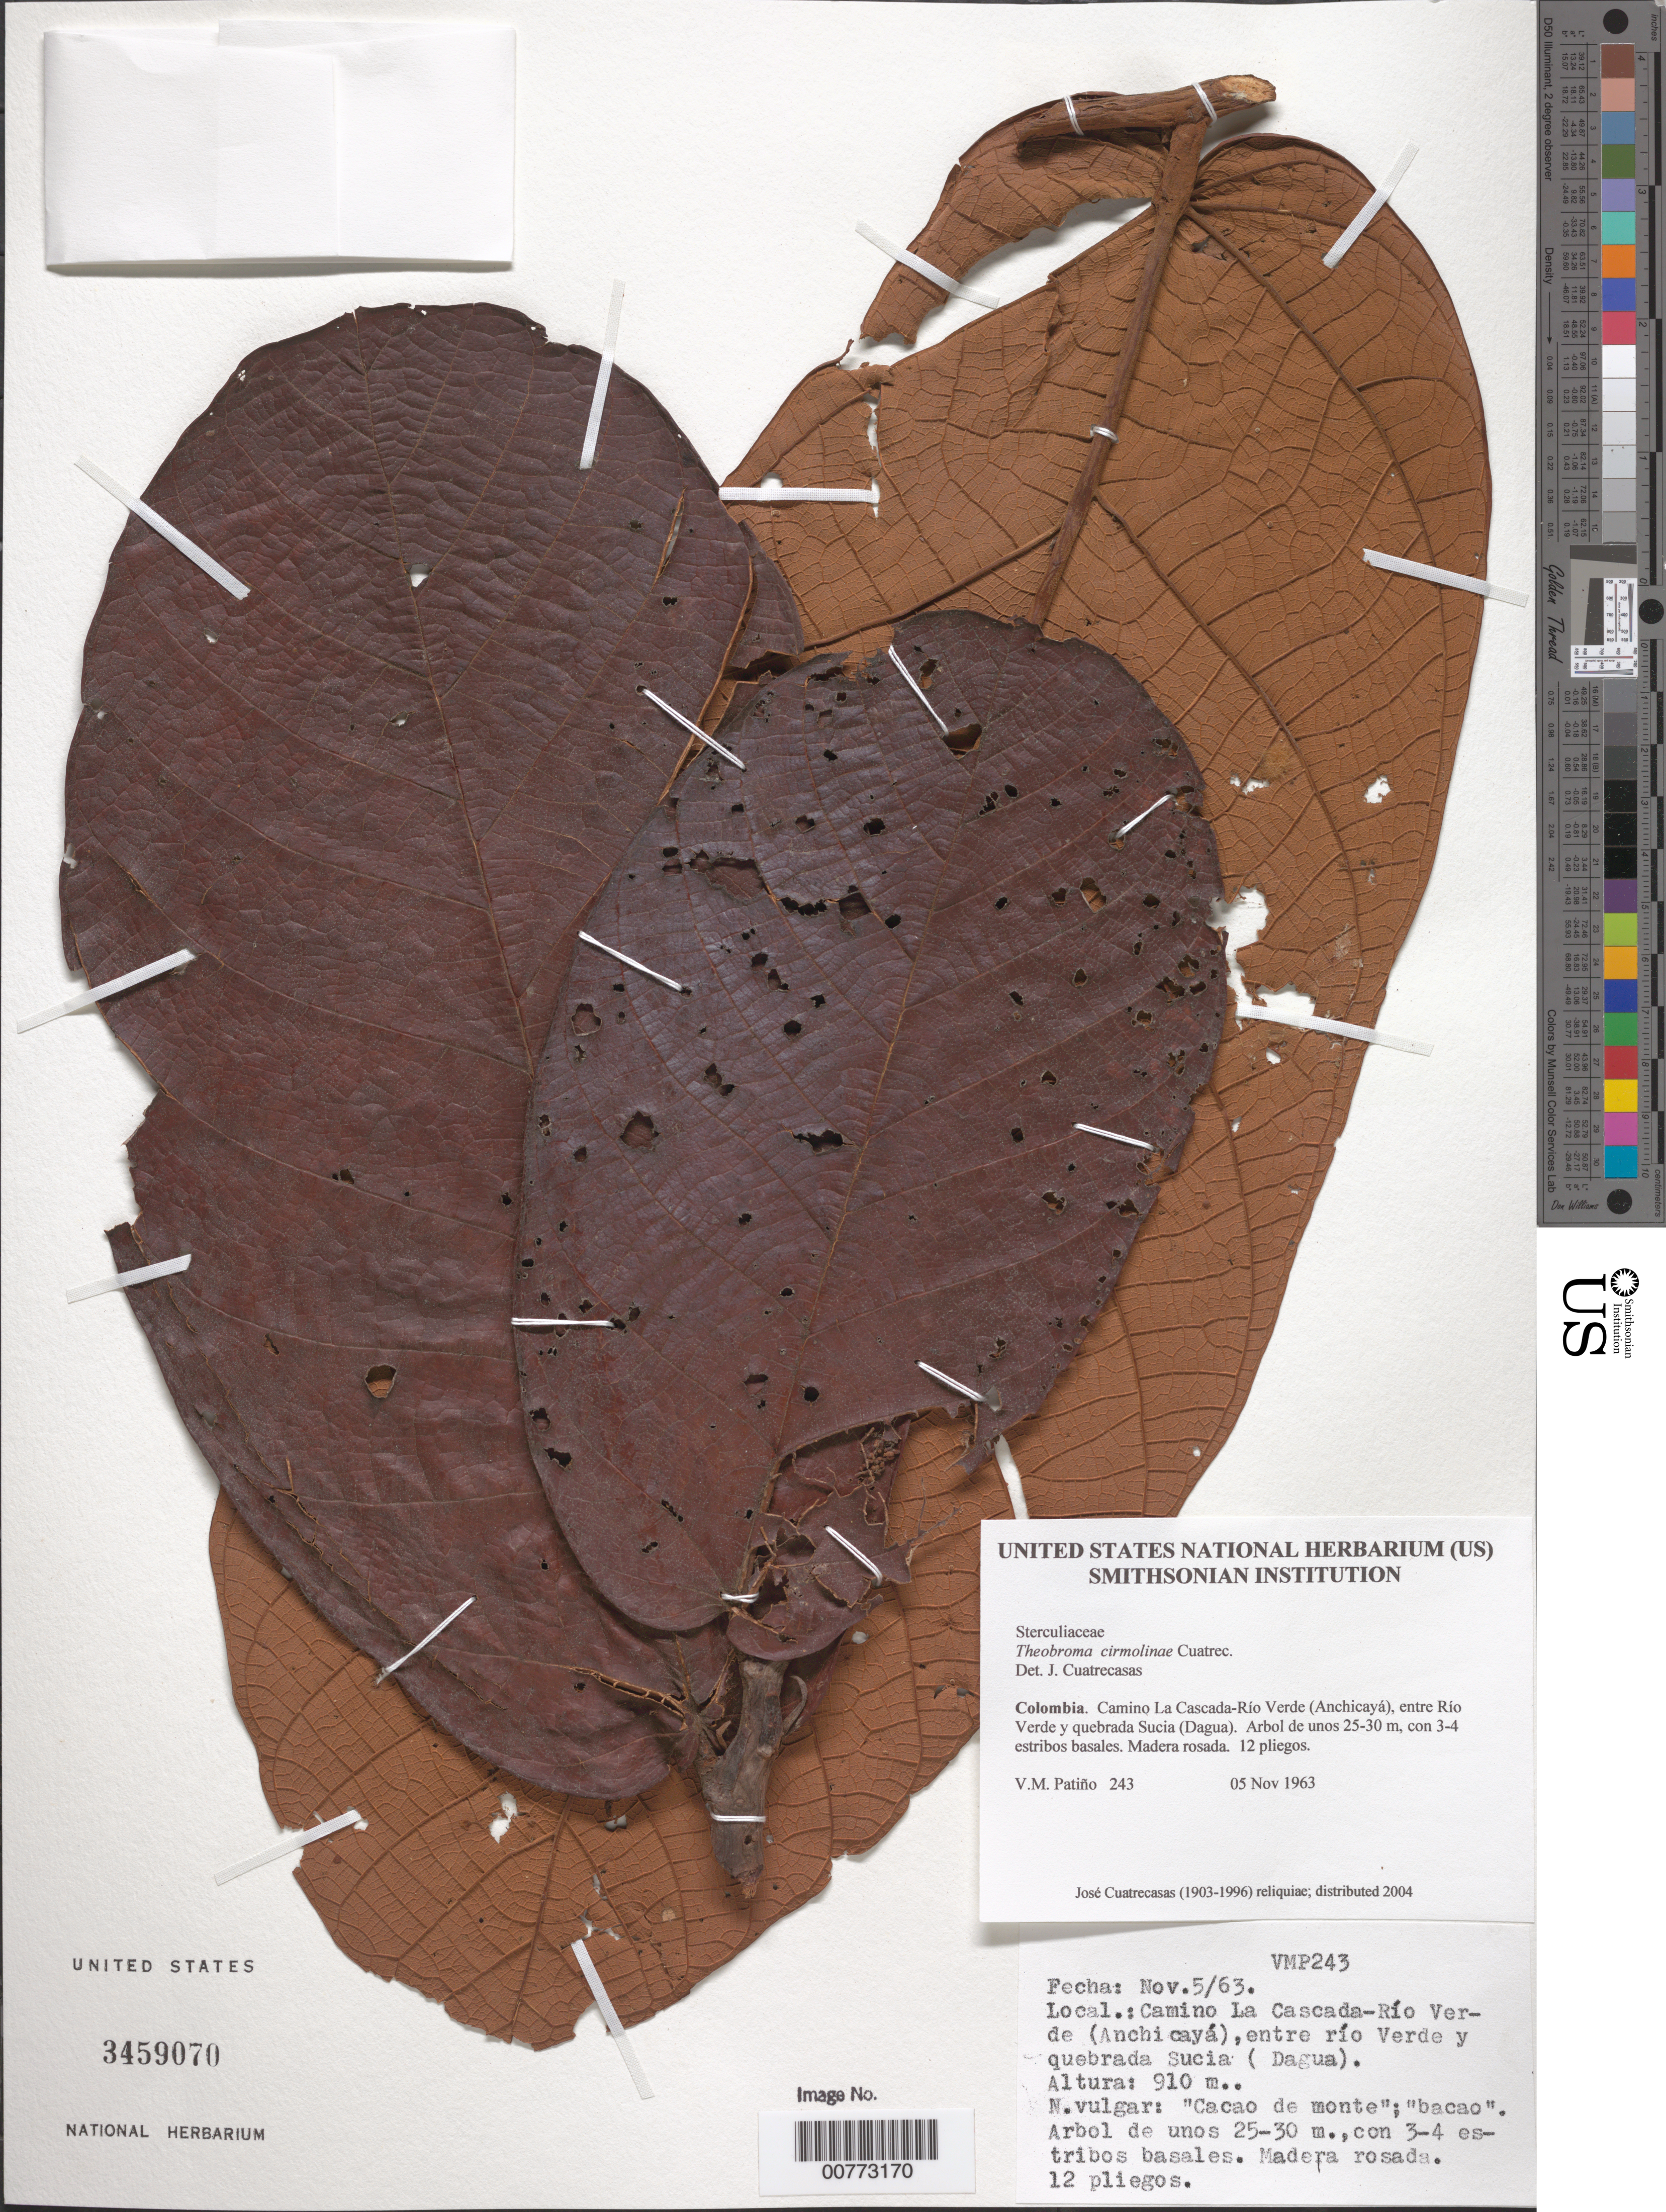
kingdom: Plantae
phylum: Tracheophyta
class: Magnoliopsida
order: Malvales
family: Malvaceae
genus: Theobroma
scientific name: Theobroma cirmolinae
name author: Cuatrec.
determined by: Cuatrecasas, J.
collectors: V. M. Patiño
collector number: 243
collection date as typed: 05 Nov 1963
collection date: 1963-11-05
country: Colombia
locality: Camino La Cascada-Río Verde (Anchicayá), entre Río Verde y quebrada Sucia (Dagua)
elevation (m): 910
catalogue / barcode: US 3459070